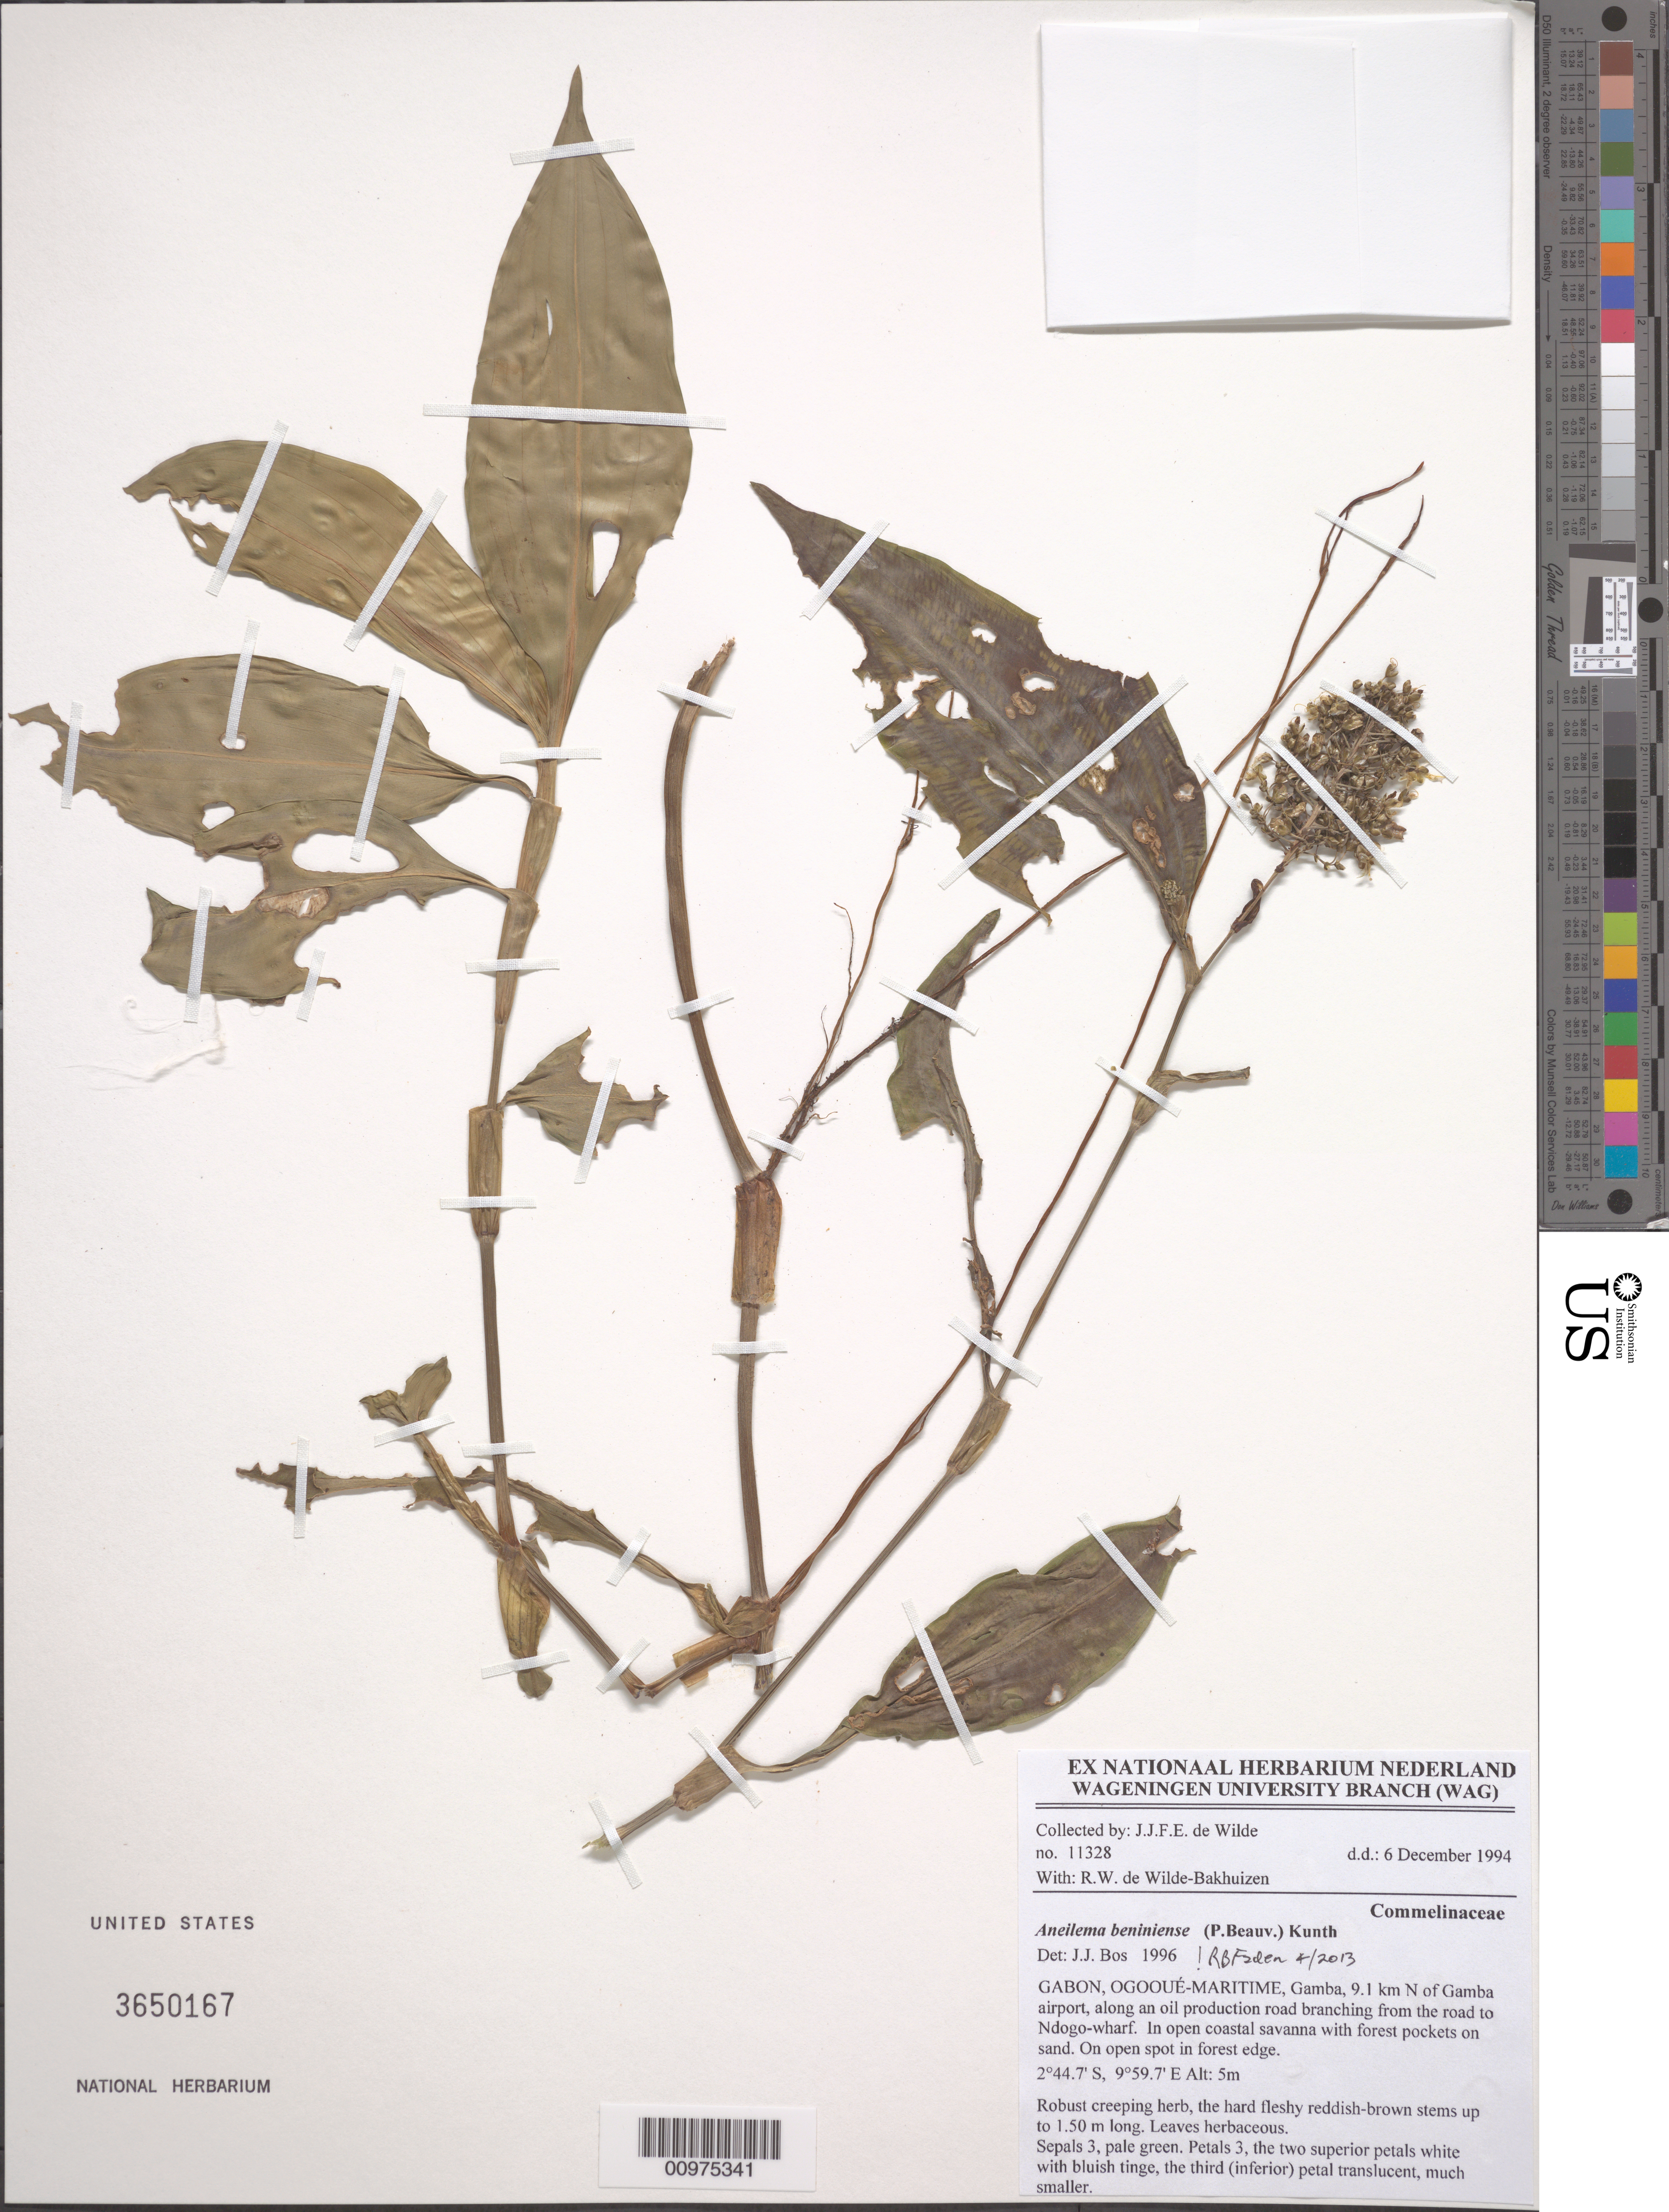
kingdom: Plantae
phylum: Tracheophyta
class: Liliopsida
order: Commelinales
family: Commelinaceae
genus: Aneilema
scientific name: Aneilema beniniense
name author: (P. Beauv.) Kunth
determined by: Faden, Robert B., (US), Smithsonian Institution - National Museum of Natural History (UNITED STATES)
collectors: J.J. de Wilde & R. Wilde-Bakhuizen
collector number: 11328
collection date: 1994-12-06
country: Gabon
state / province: Ogooué-maritime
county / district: Gamba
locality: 9.1 km N of Gamba airport, along an oil production road branching from the road to Ndogo-wharf.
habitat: In open coastal savanna with forest pockets on sand. On open spot in forest edge.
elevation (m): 5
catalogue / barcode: US 3650167